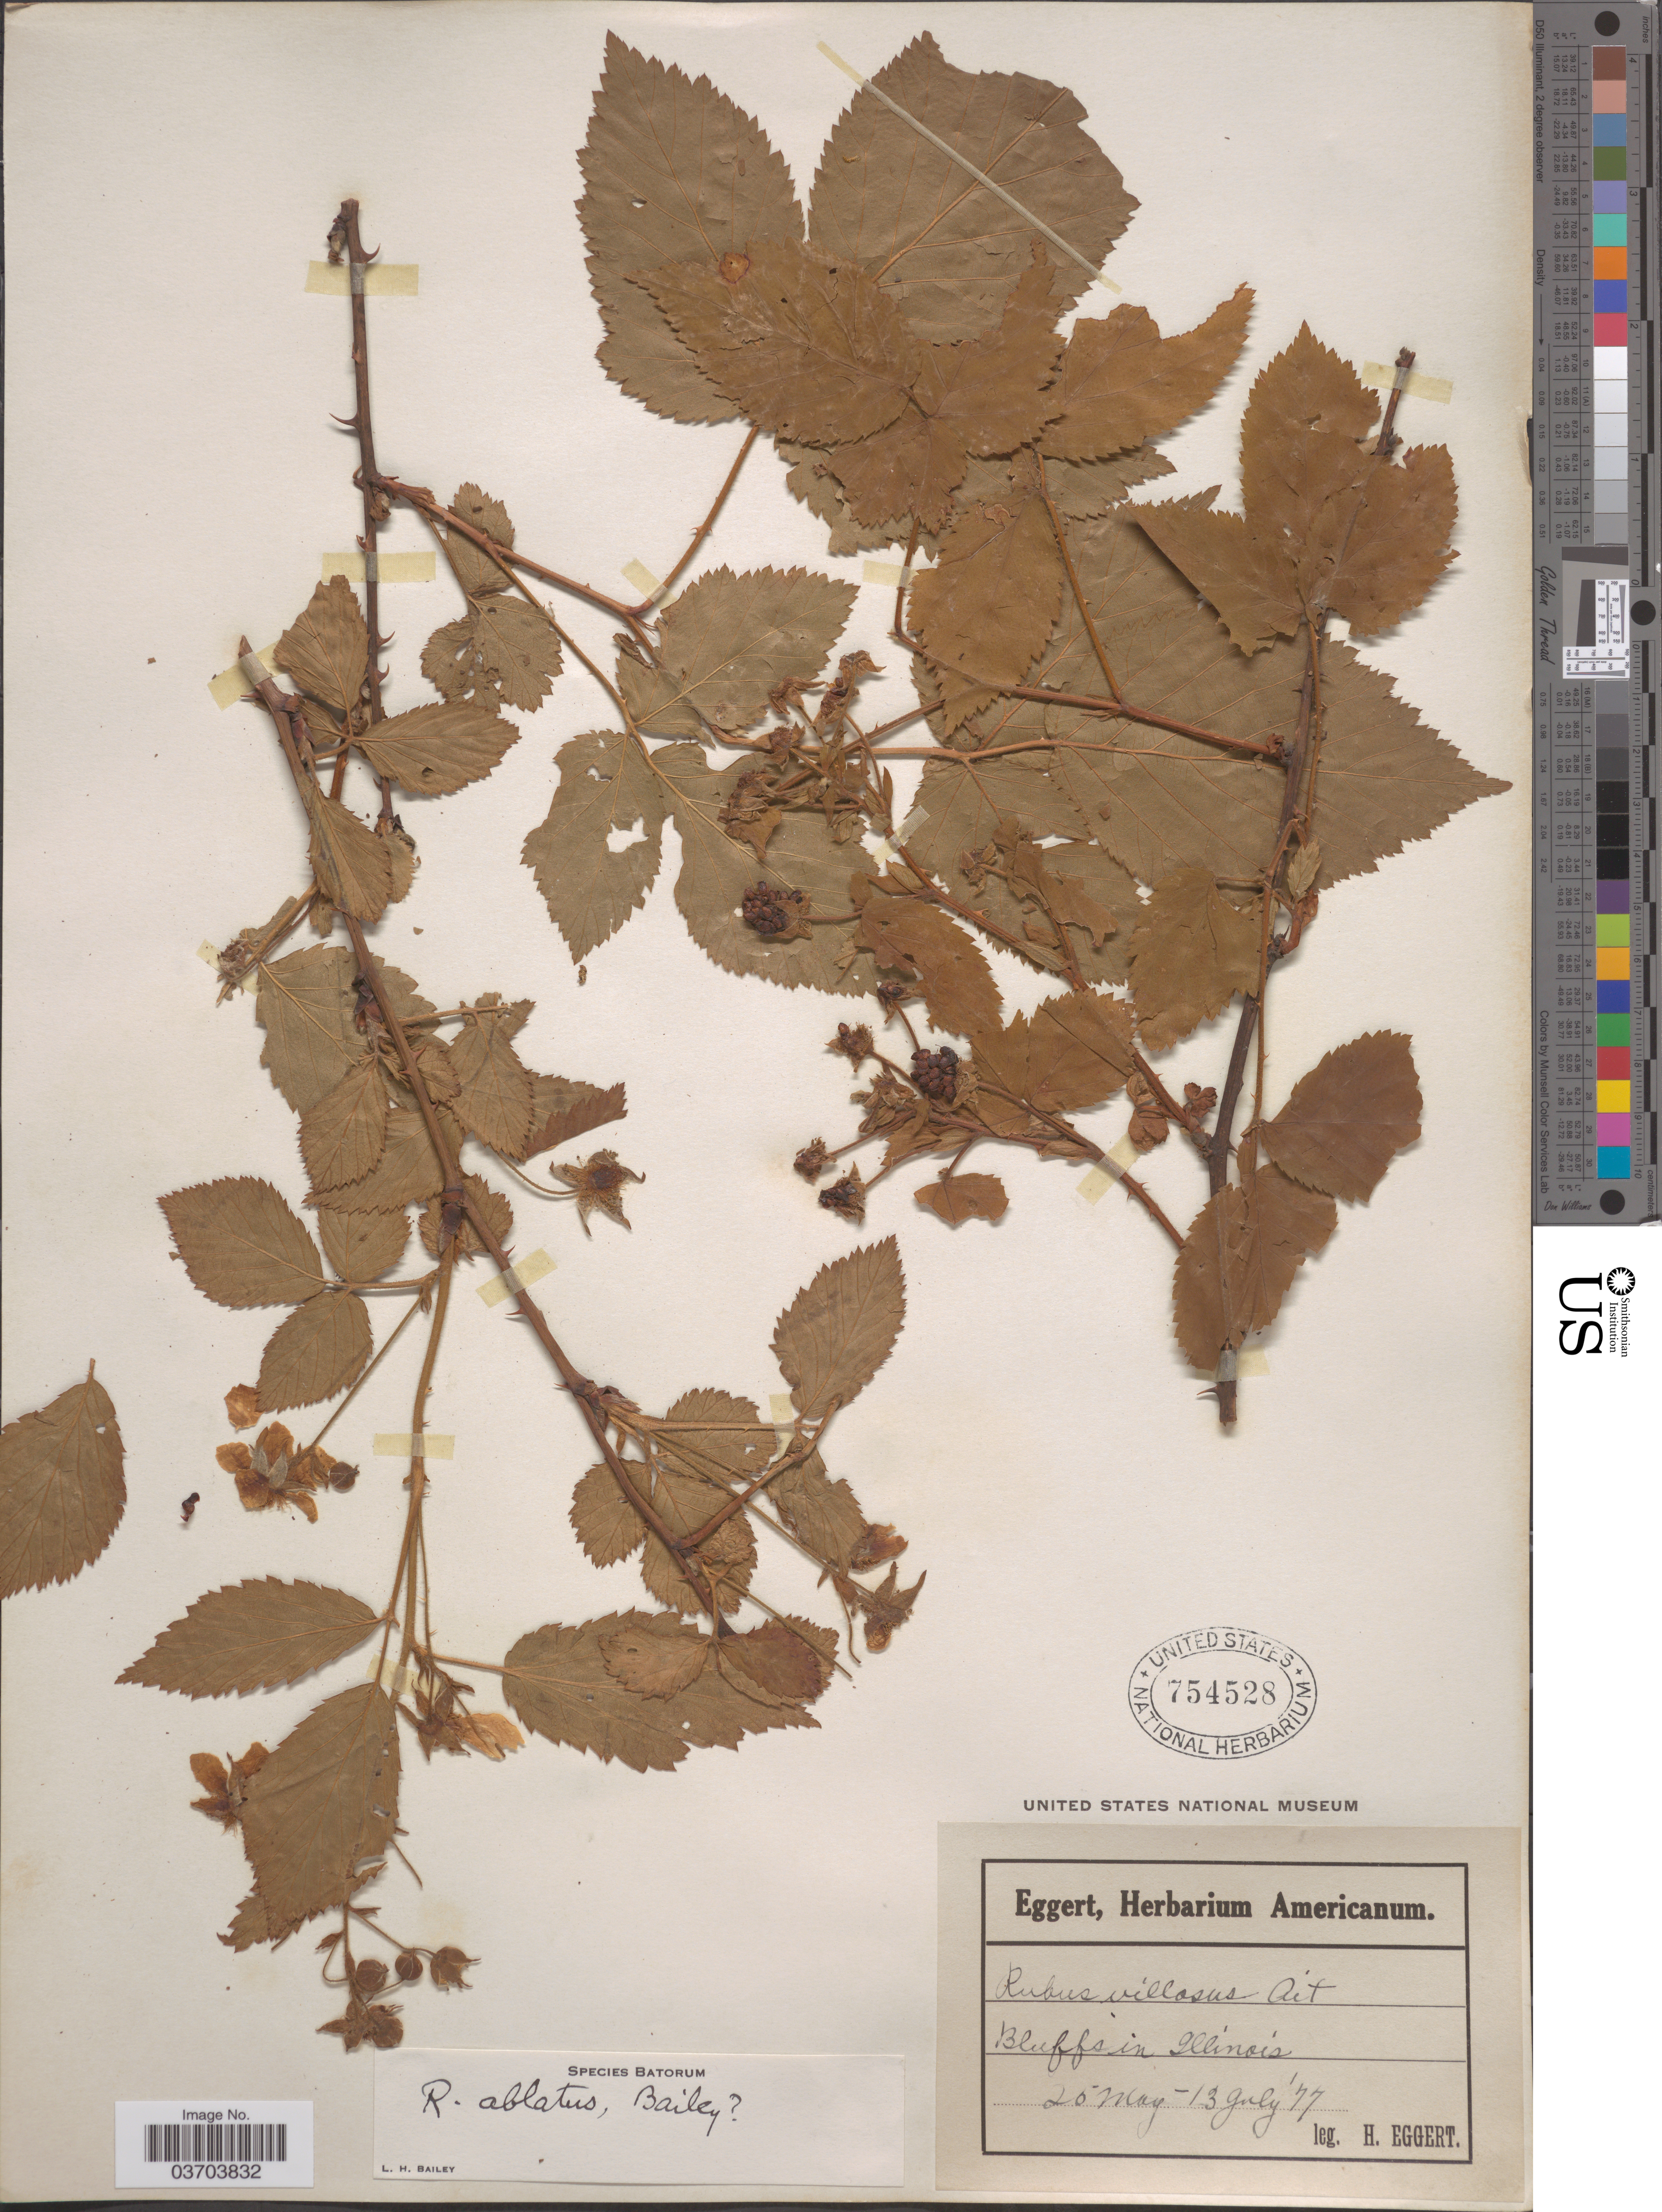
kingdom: Plantae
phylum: Tracheophyta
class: Magnoliopsida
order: Rosales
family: Rosaceae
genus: Rubus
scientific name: Rubus ablatus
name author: L.H. Bailey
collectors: H. Eggert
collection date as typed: Transcribed d/m/y: 25/5/77 to 13/7/77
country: United States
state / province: Illinois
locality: Bluffs in Illinois.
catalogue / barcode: US 754528